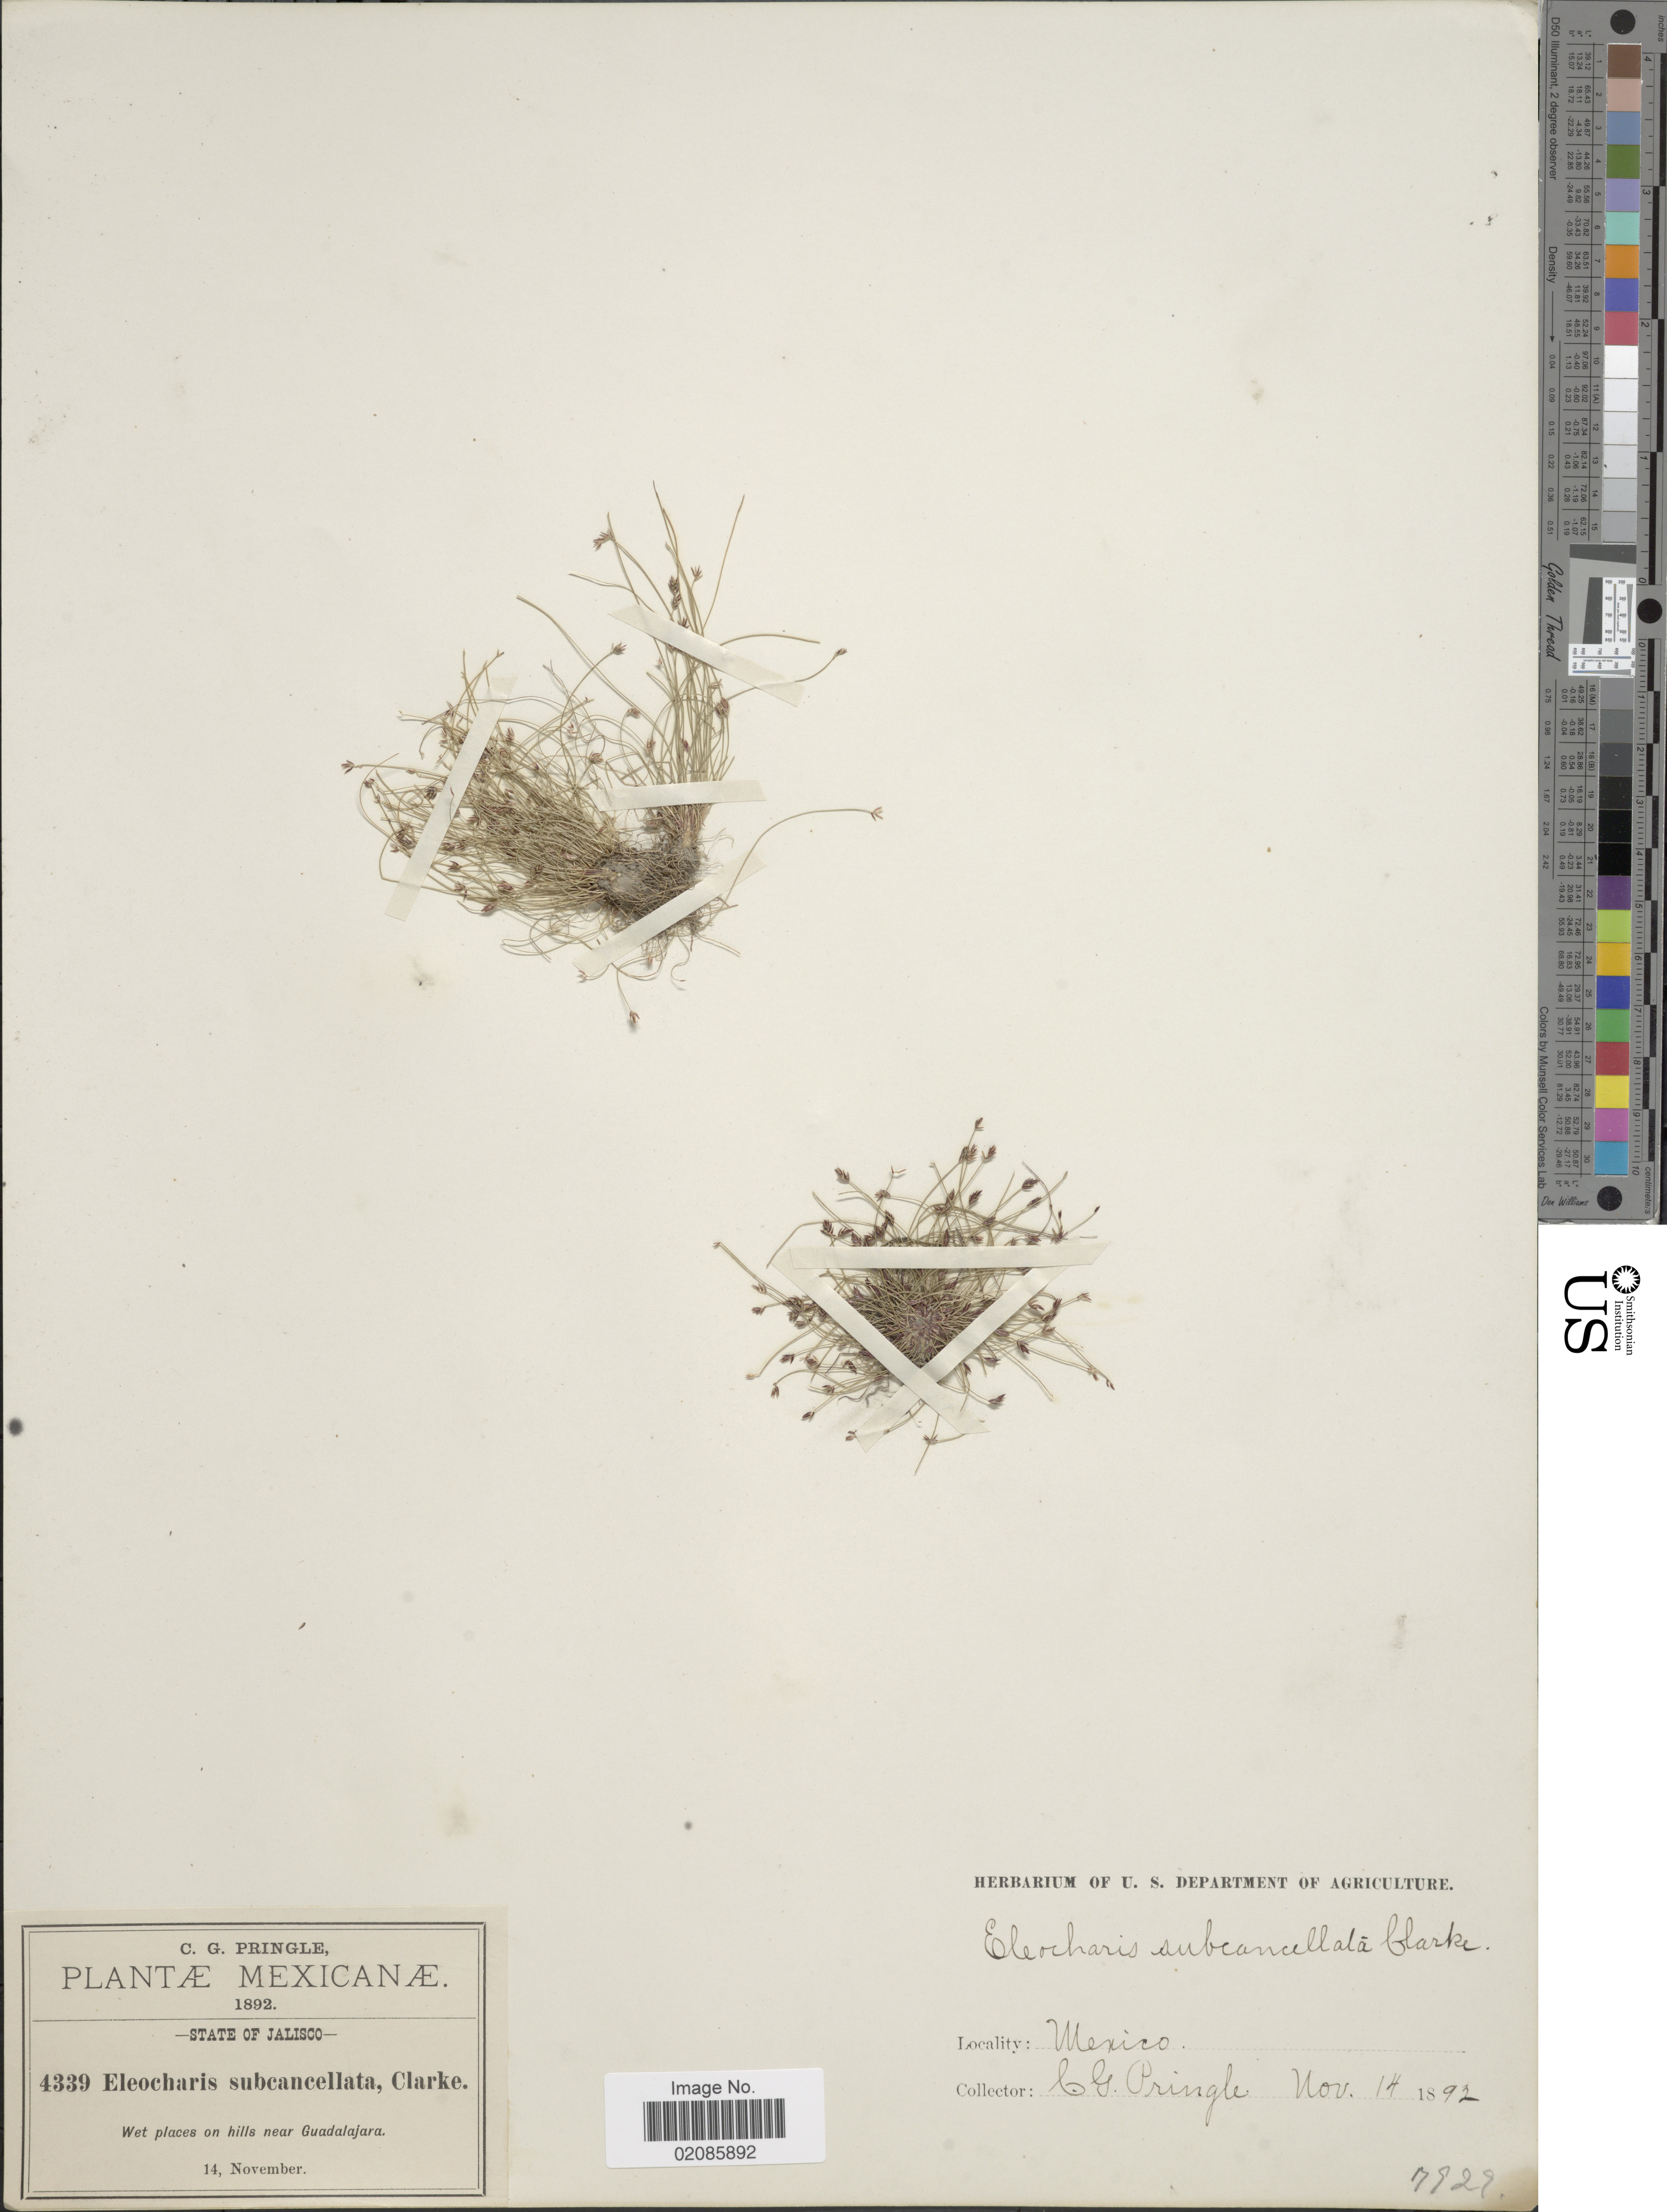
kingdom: Plantae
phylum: Tracheophyta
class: Liliopsida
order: Poales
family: Cyperaceae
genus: Eleocharis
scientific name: Eleocharis subcancellata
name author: C.B. Clarke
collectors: C. G. Pringle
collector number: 4339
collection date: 1892-11-14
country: Mexico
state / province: Jalisco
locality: State of Jalisco. Wet places on hills near Guadalajara